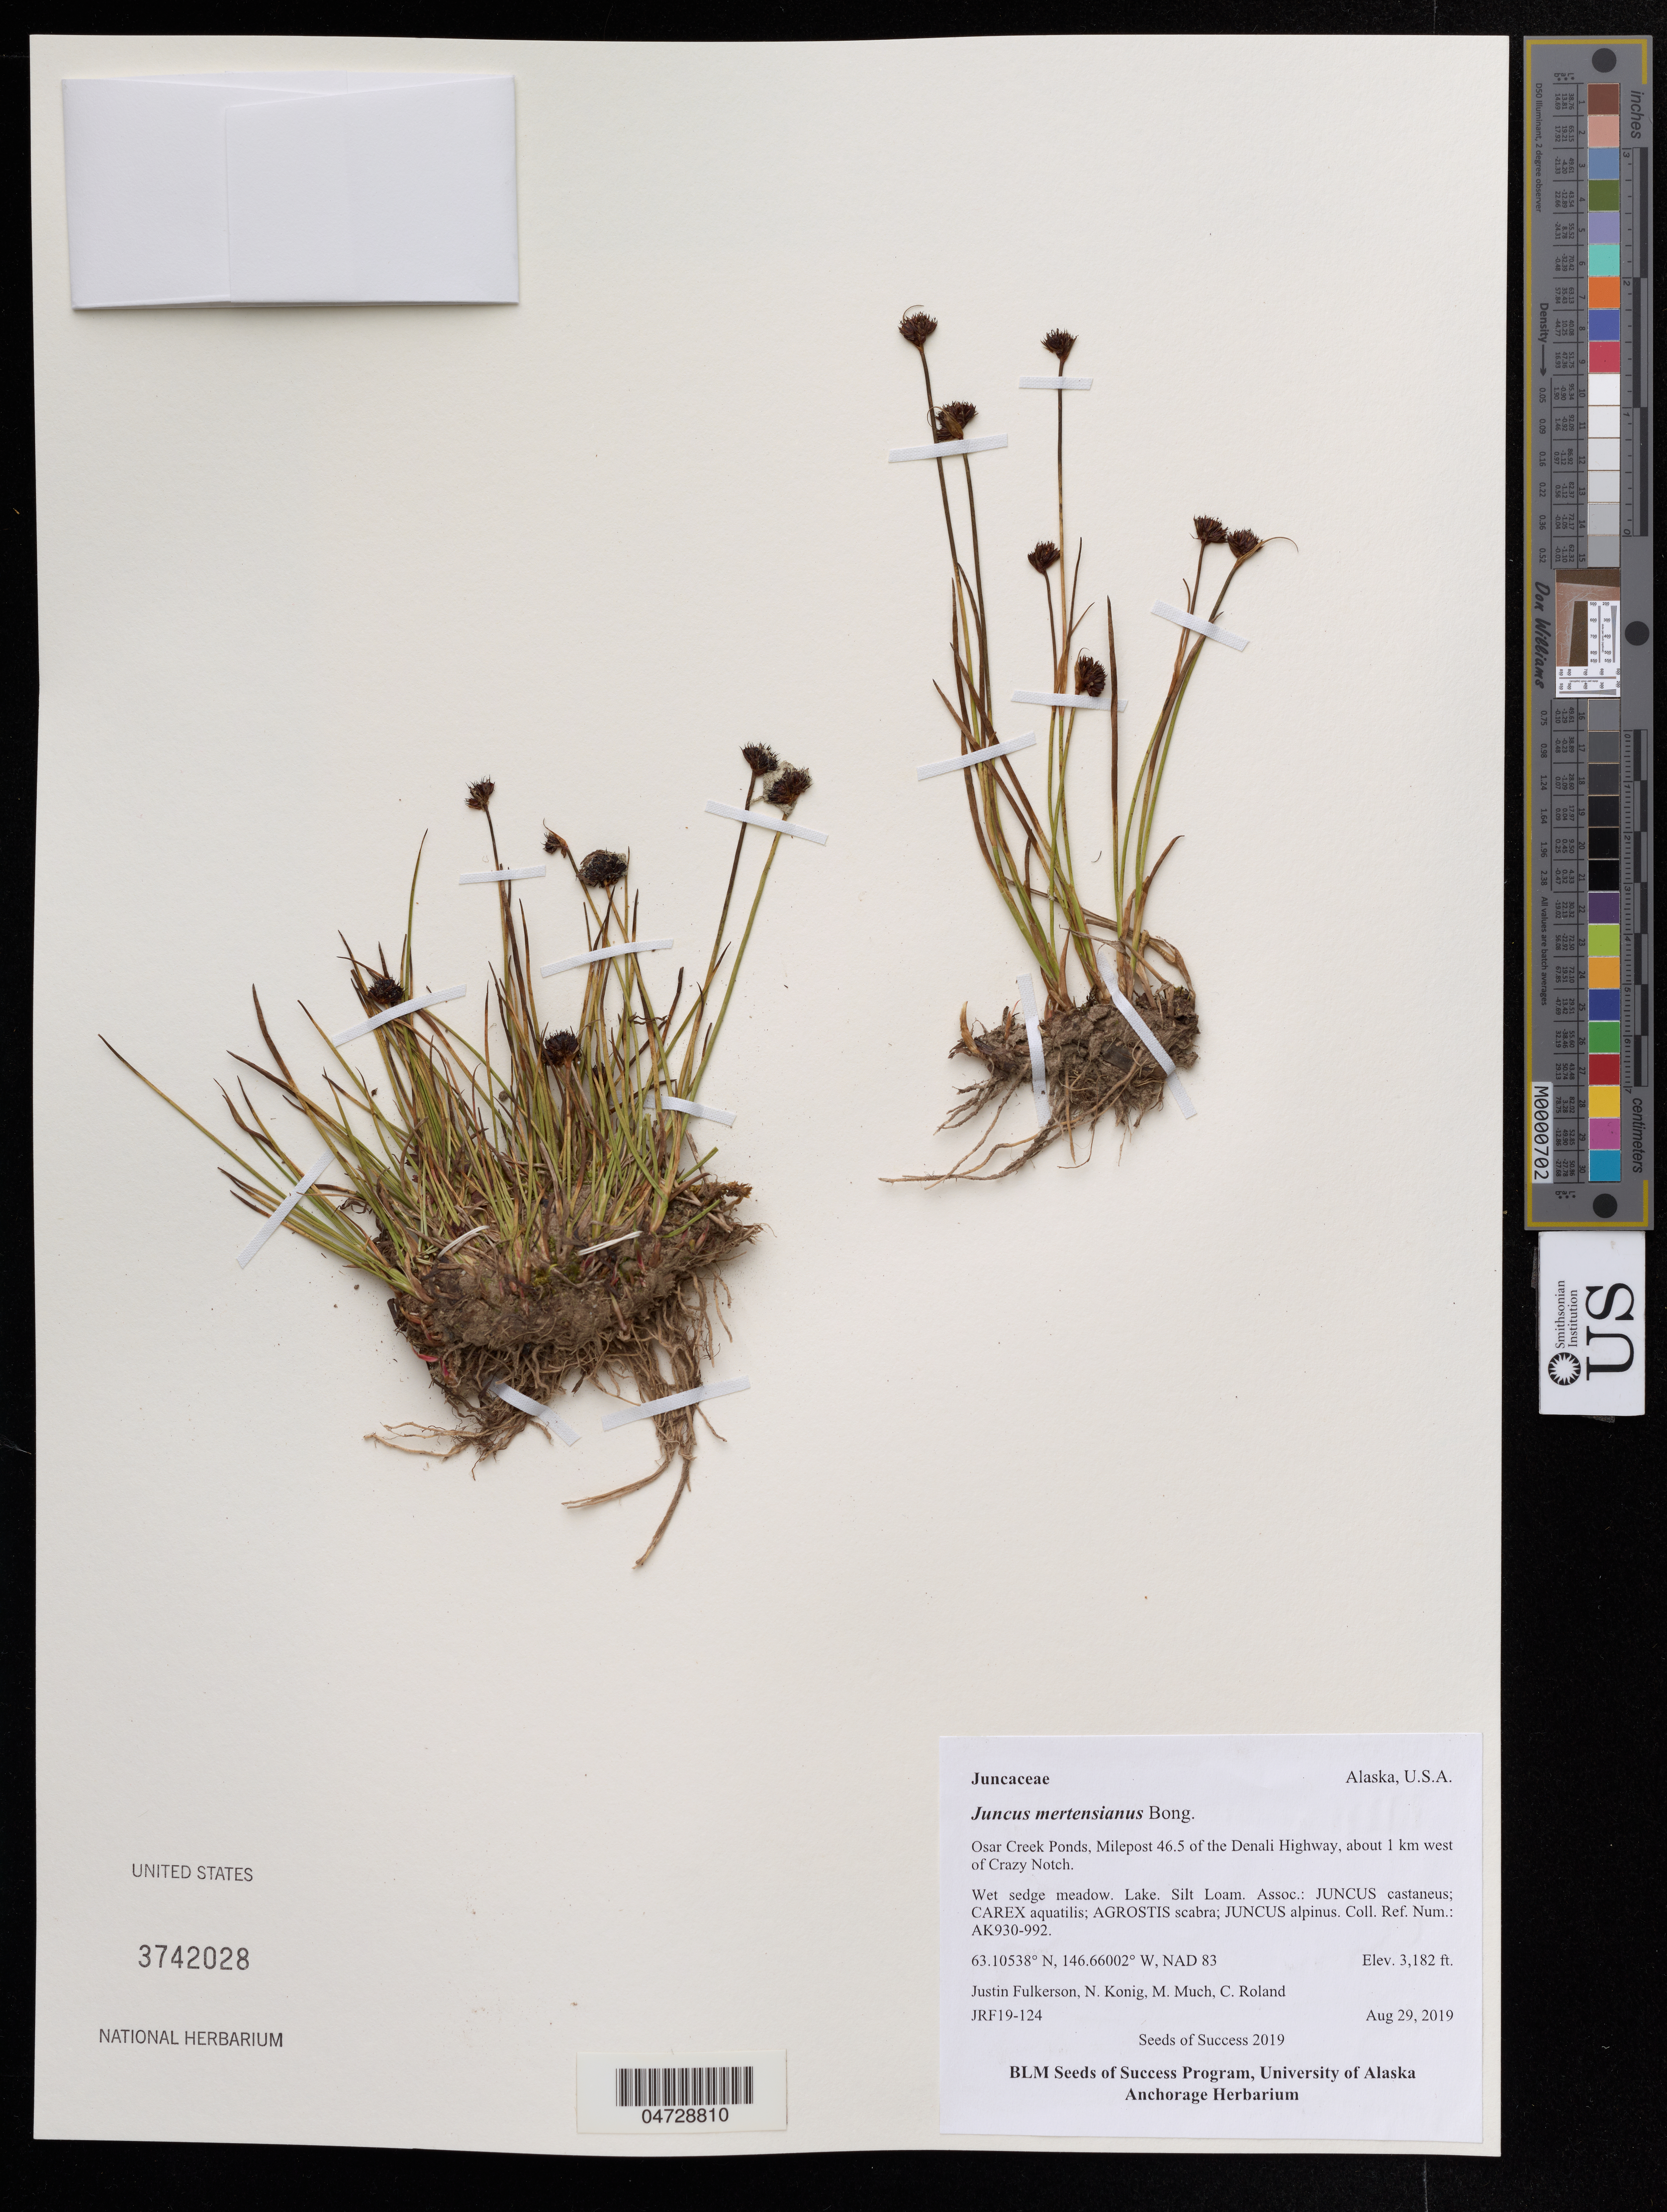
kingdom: Plantae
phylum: Tracheophyta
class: Liliopsida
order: Poales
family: Juncaceae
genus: Juncus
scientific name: Juncus mertensianus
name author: Bong.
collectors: J. Fulkerson, N. Konig & C. Roland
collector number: JRF19-124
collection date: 2019-08-29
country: United States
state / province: Alaska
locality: Osar Creek Ponds, Milepost 46.5 of the Denali Highway, about 1 km west of Crazy Notch.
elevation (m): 970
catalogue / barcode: US 3742028